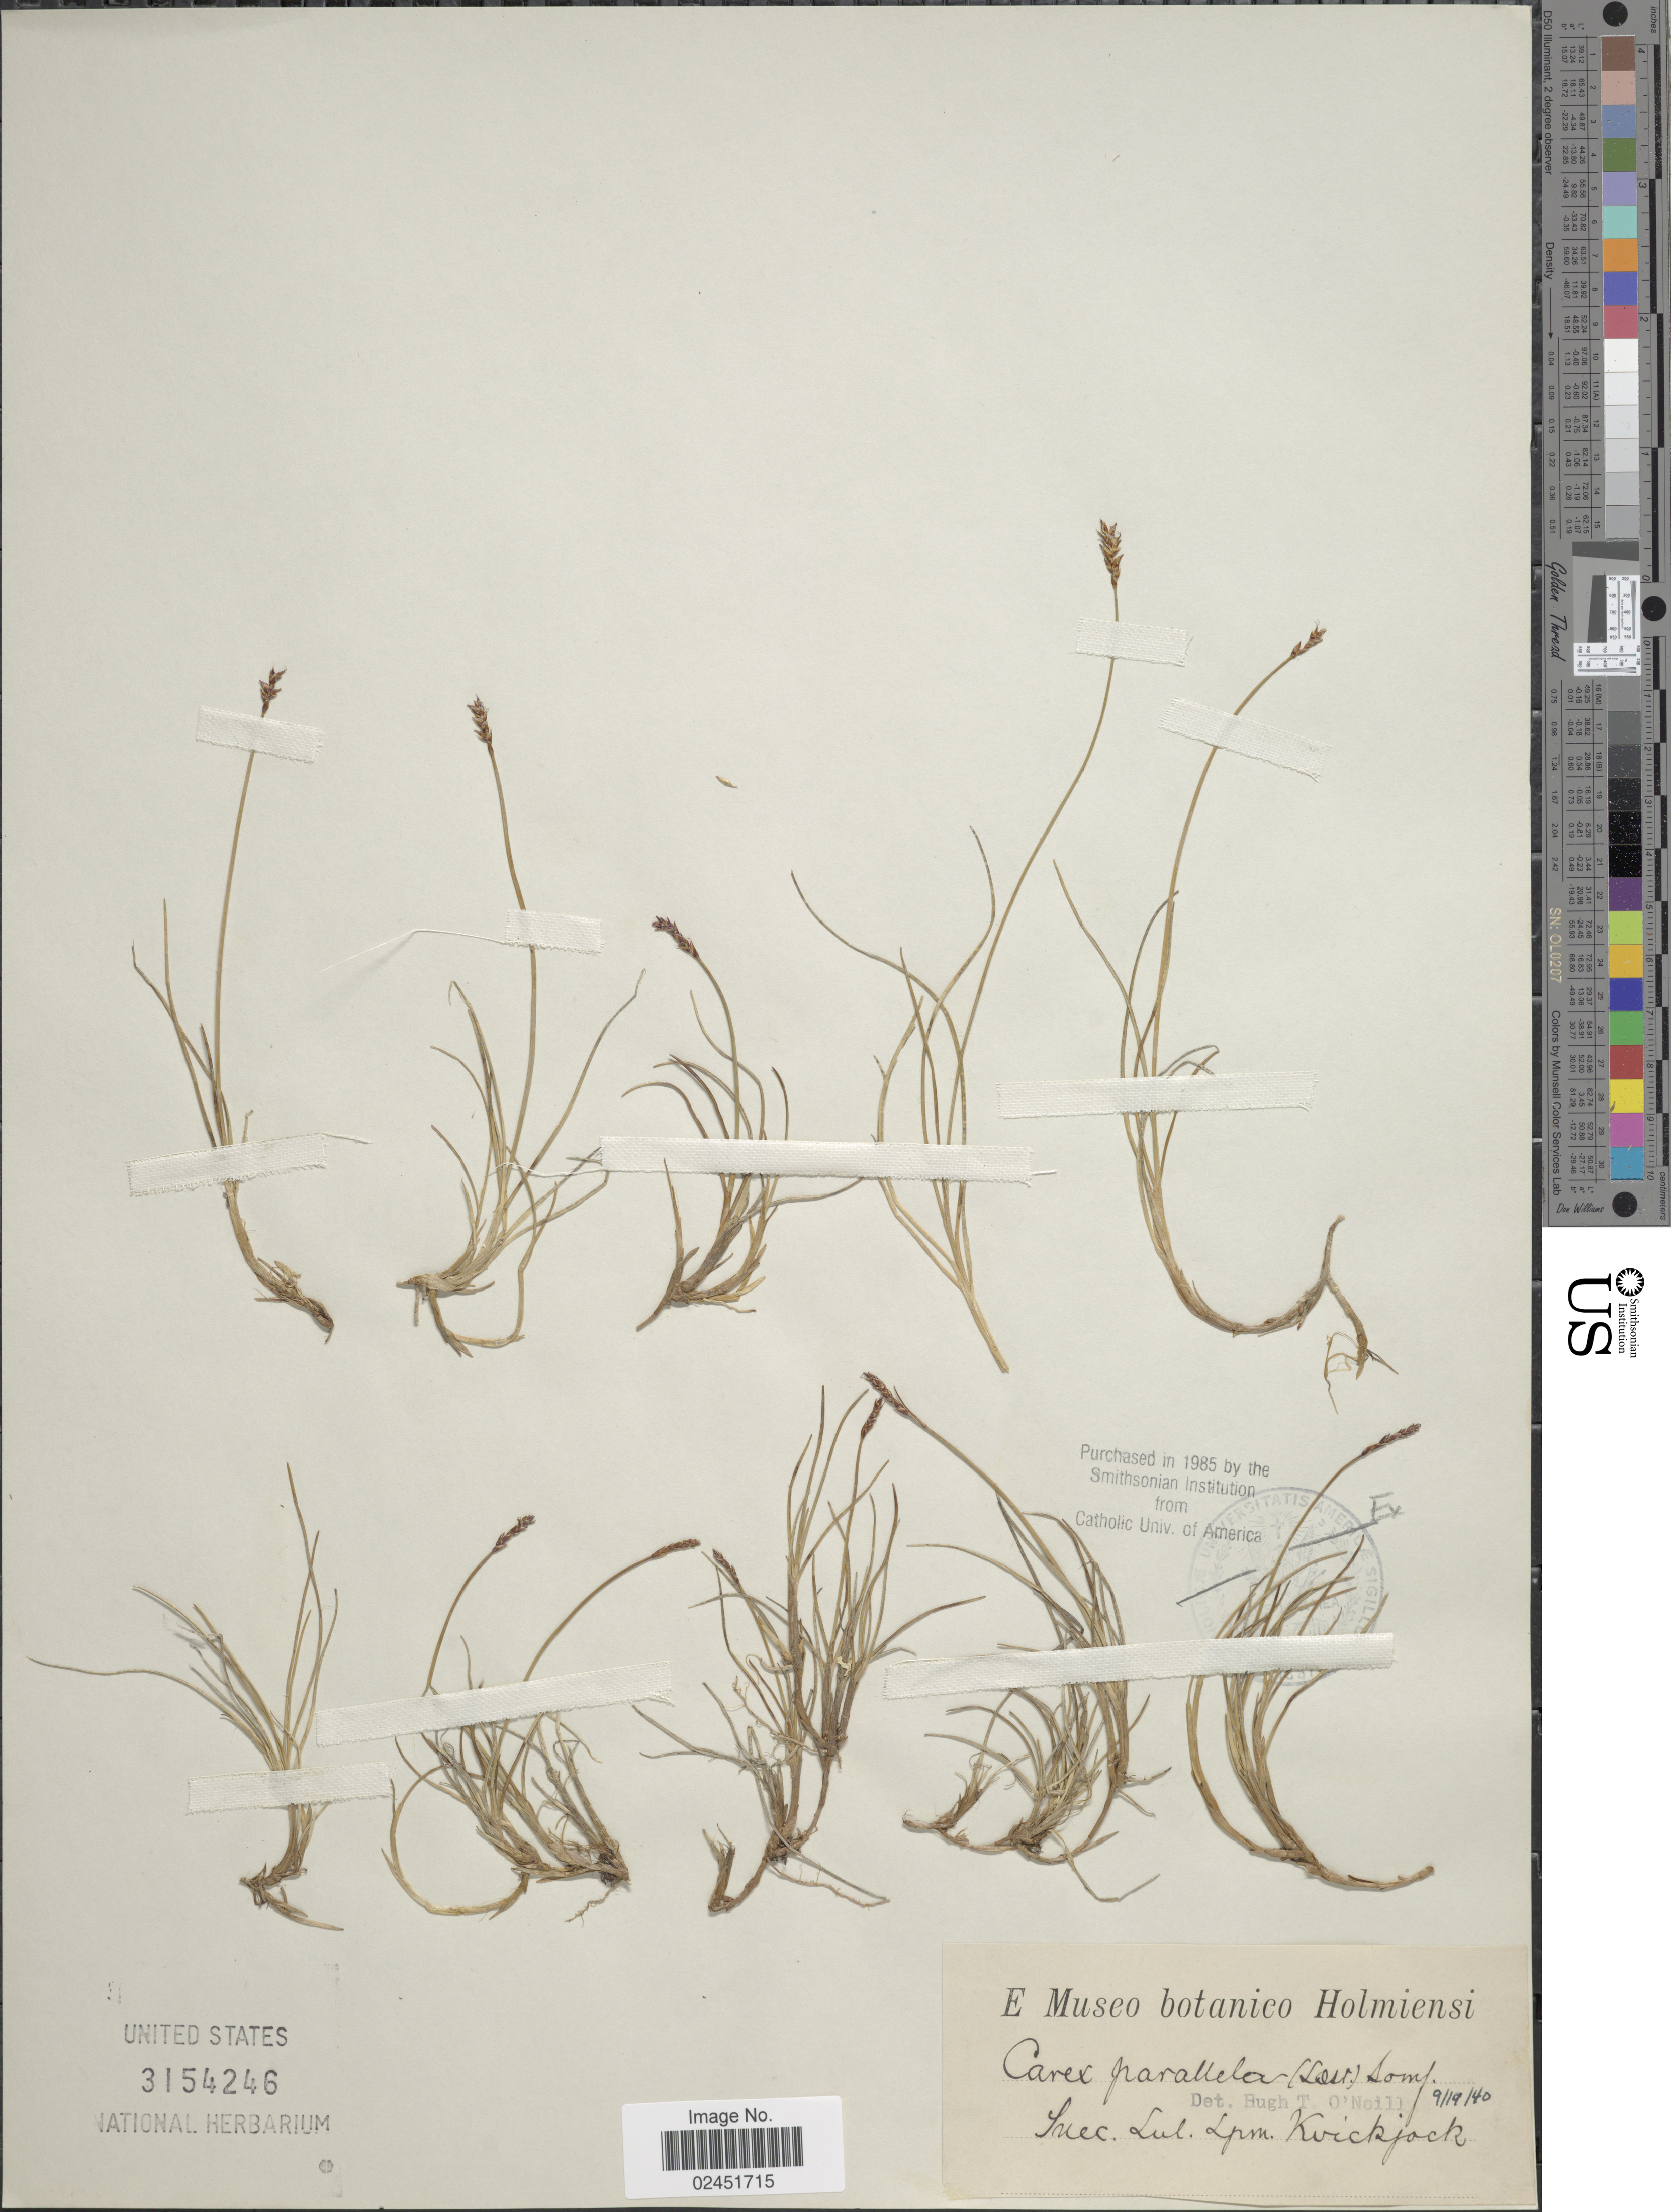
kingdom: Plantae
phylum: Tracheophyta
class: Liliopsida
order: Poales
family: Cyperaceae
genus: Carex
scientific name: Carex parallela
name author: (Laest.) Sommerf.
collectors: ex Museo botan. Holmiensi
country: Sweden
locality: Suec. Lul. Lpm. Kvikkjokk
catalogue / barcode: US 3154246